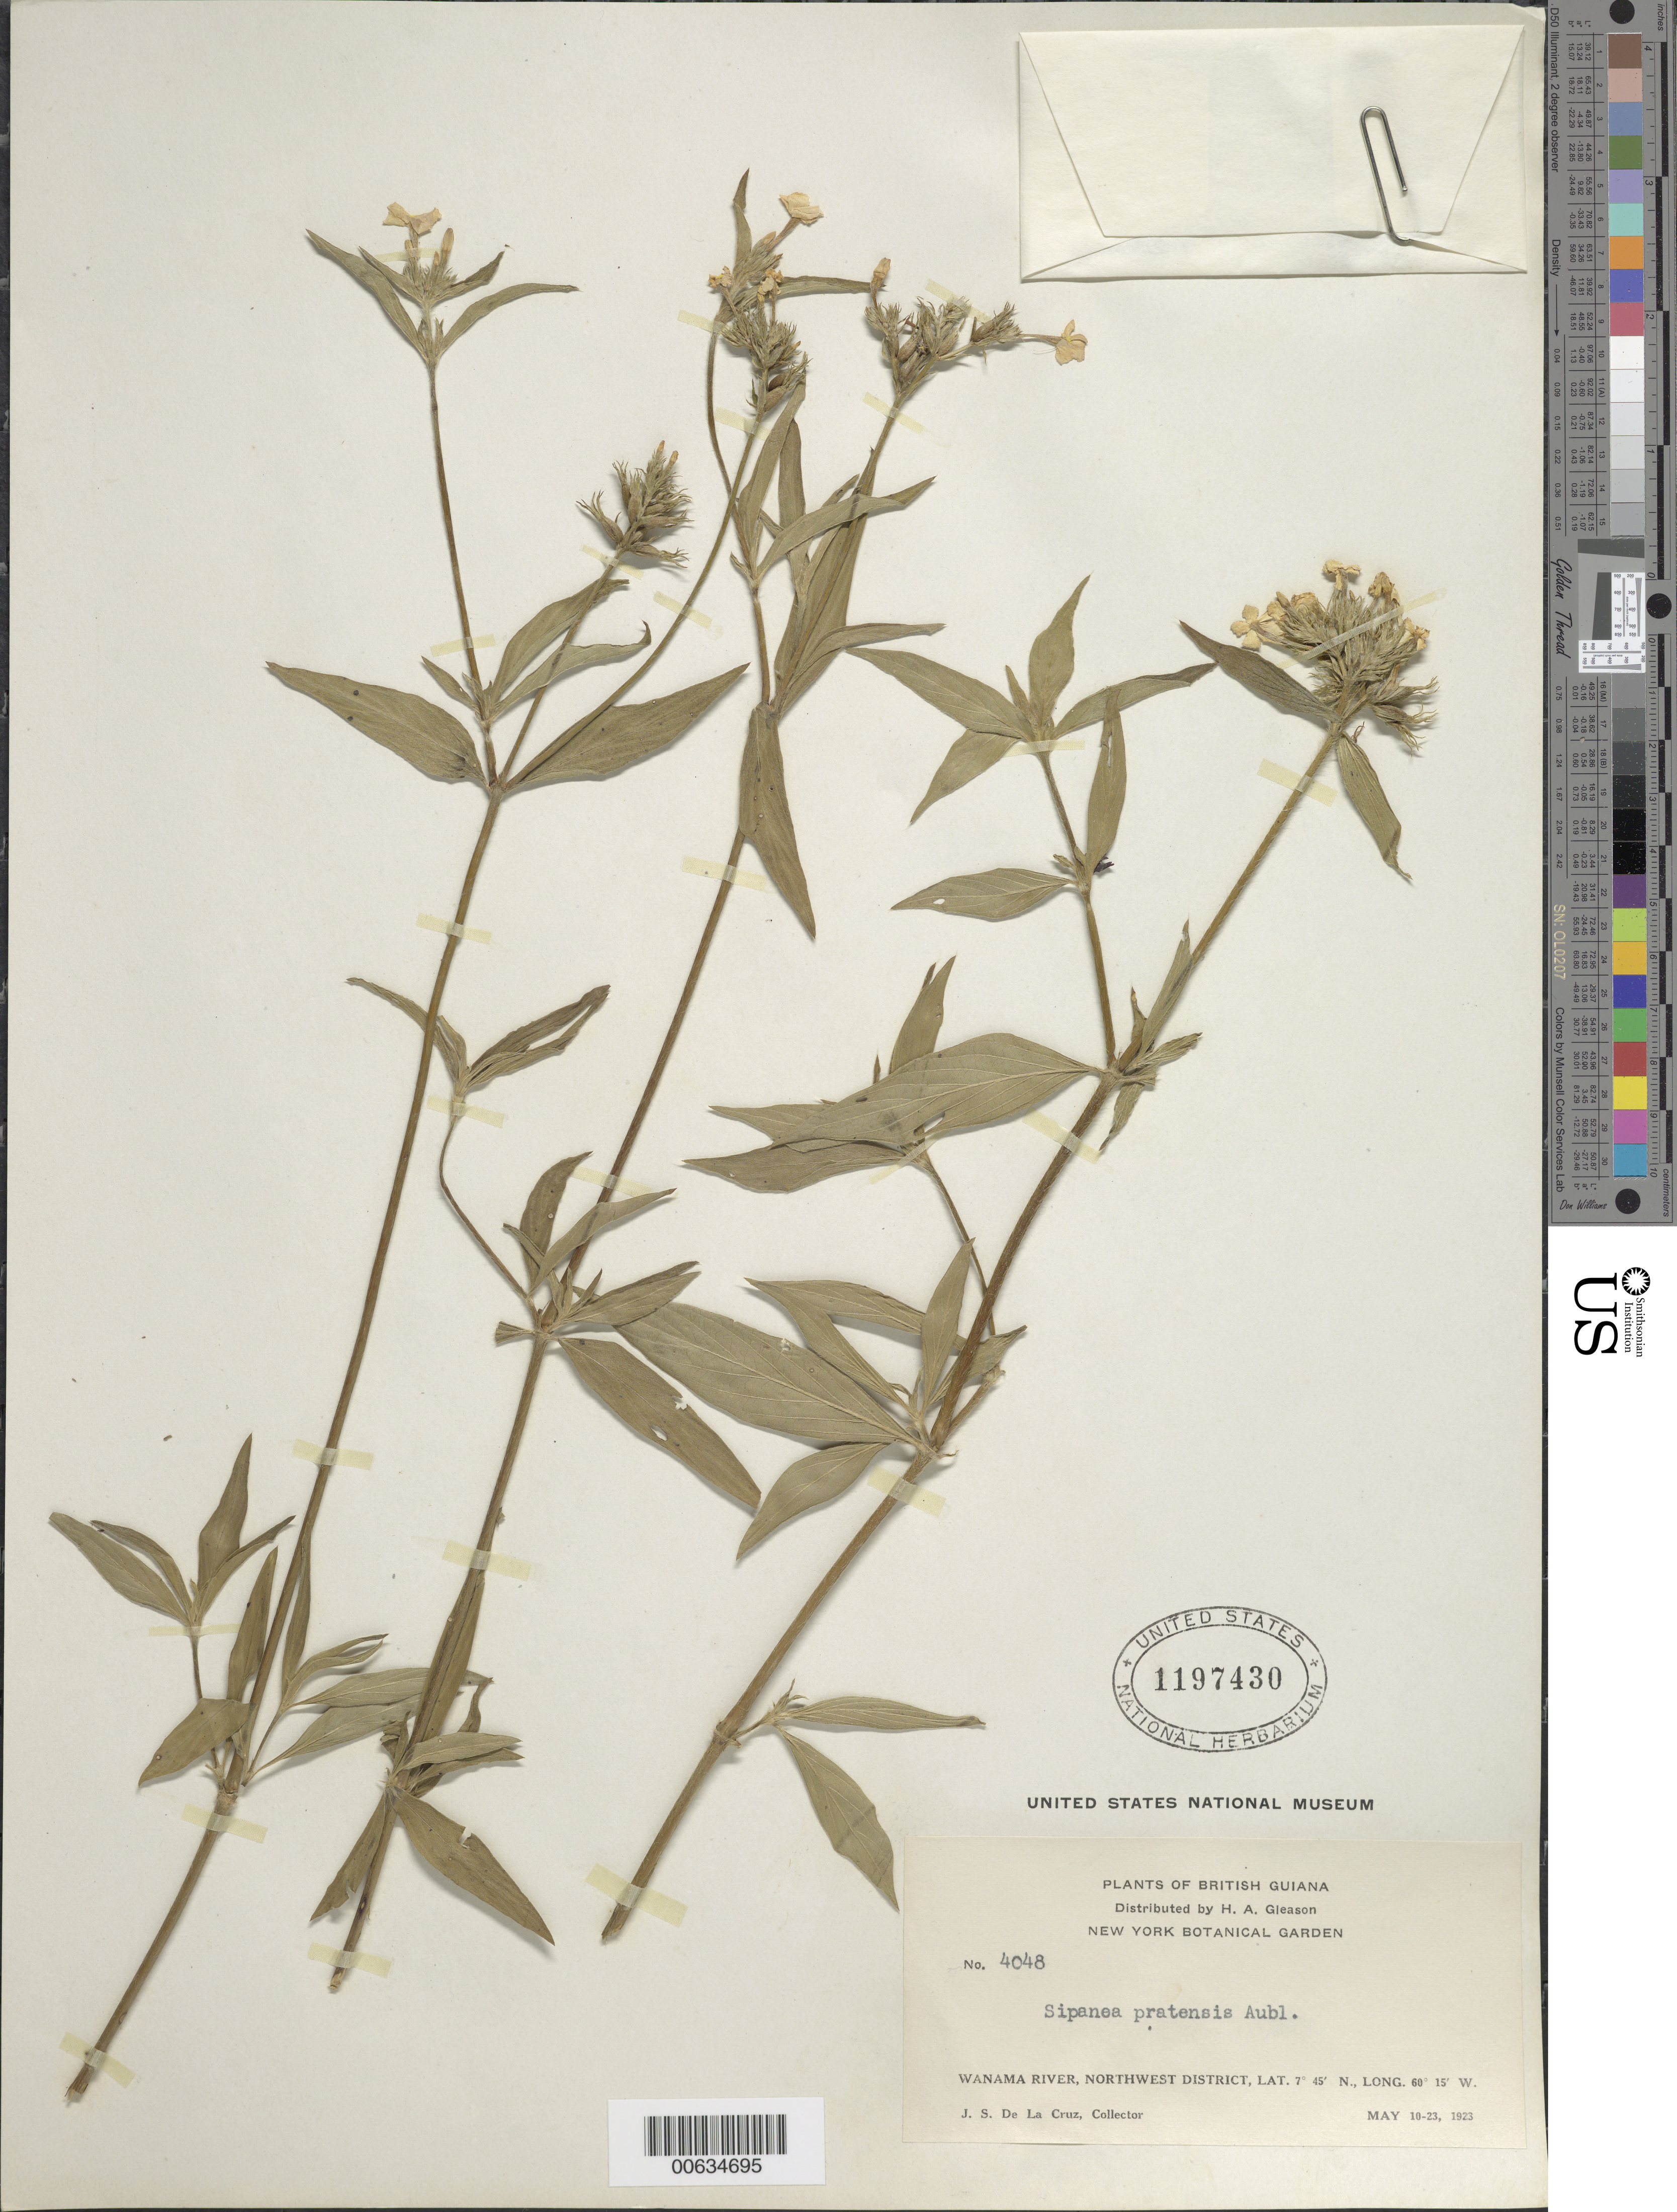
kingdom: Plantae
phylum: Tracheophyta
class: Magnoliopsida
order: Gentianales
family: Rubiaceae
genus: Sipanea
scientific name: Sipanea pratensis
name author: Aubl.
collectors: J. S. de la Cruz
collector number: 4048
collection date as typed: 10-May-23 to 23-May-23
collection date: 1923-05-10/1923-05-23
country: Guyana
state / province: Barima-Waini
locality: Wanama R., NW District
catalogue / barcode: US 1197430